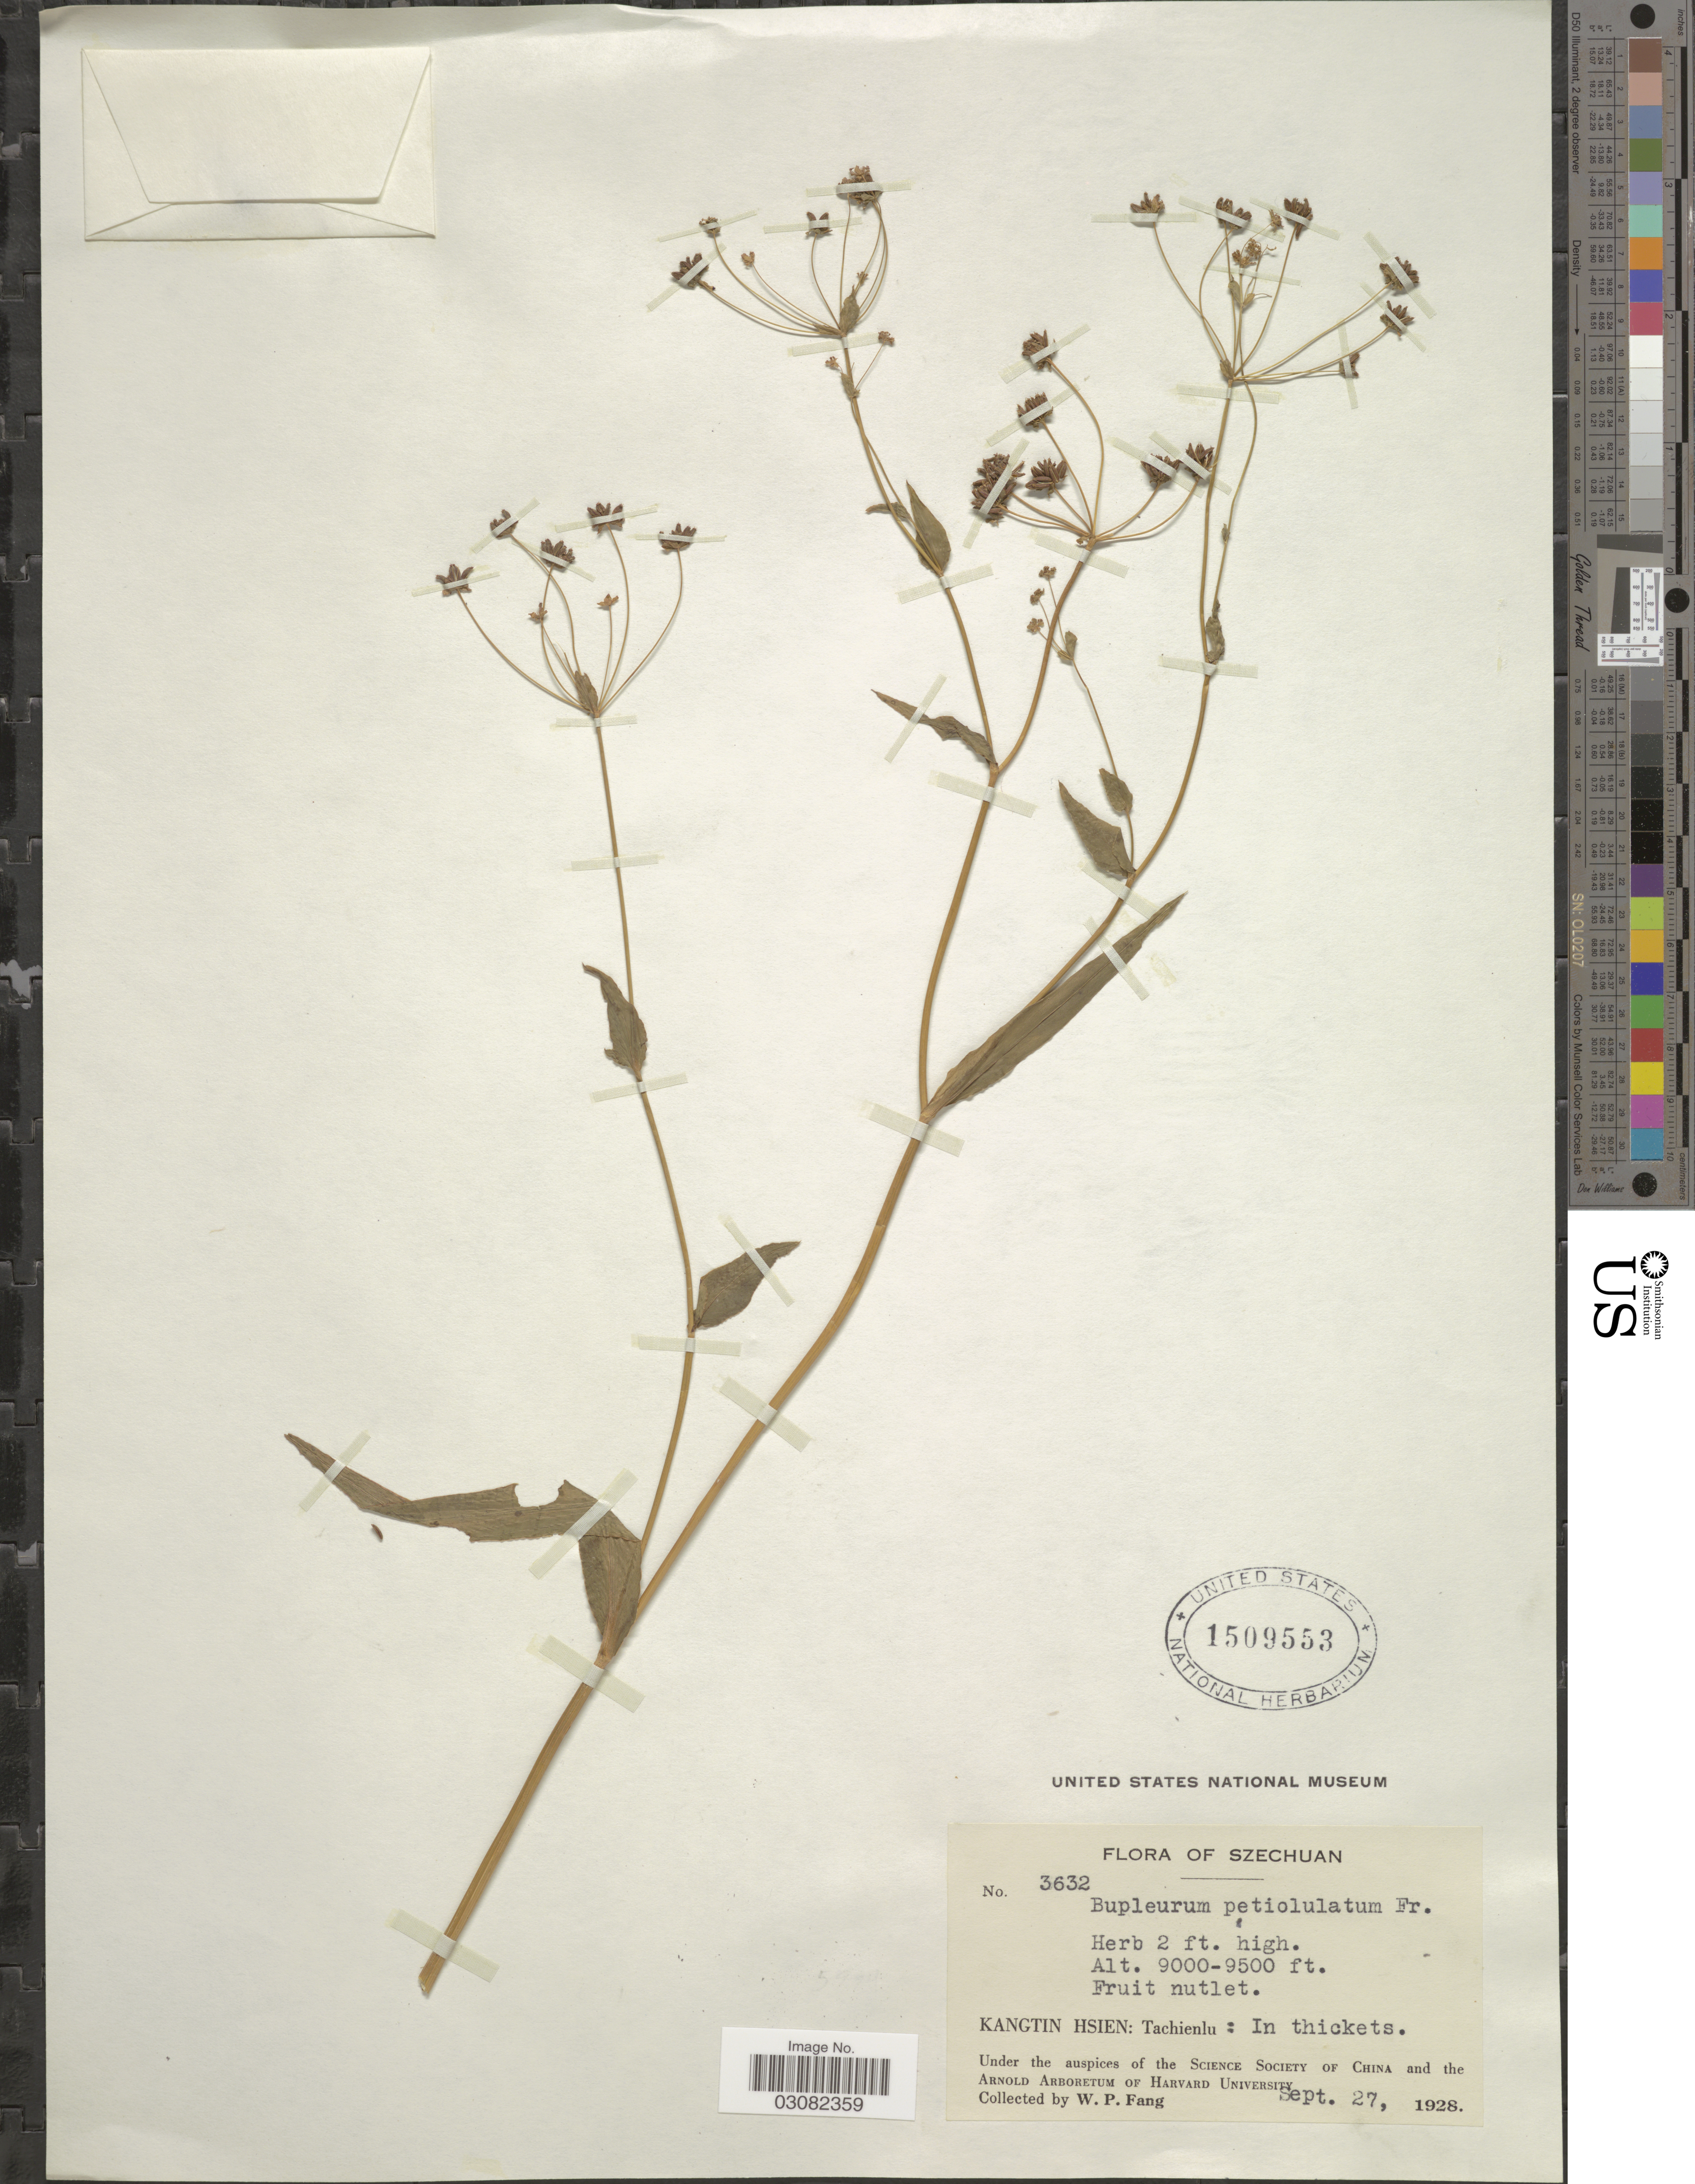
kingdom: Plantae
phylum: Tracheophyta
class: Magnoliopsida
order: Apiales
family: Apiaceae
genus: Bupleurum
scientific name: Bupleurum petiolulatum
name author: Franch.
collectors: W. P. Fang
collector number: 3632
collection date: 1928-09-27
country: China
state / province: Sichuan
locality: Szechuan. Kangtin Hsien: Tachienlu.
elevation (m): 2743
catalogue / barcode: US 1509553